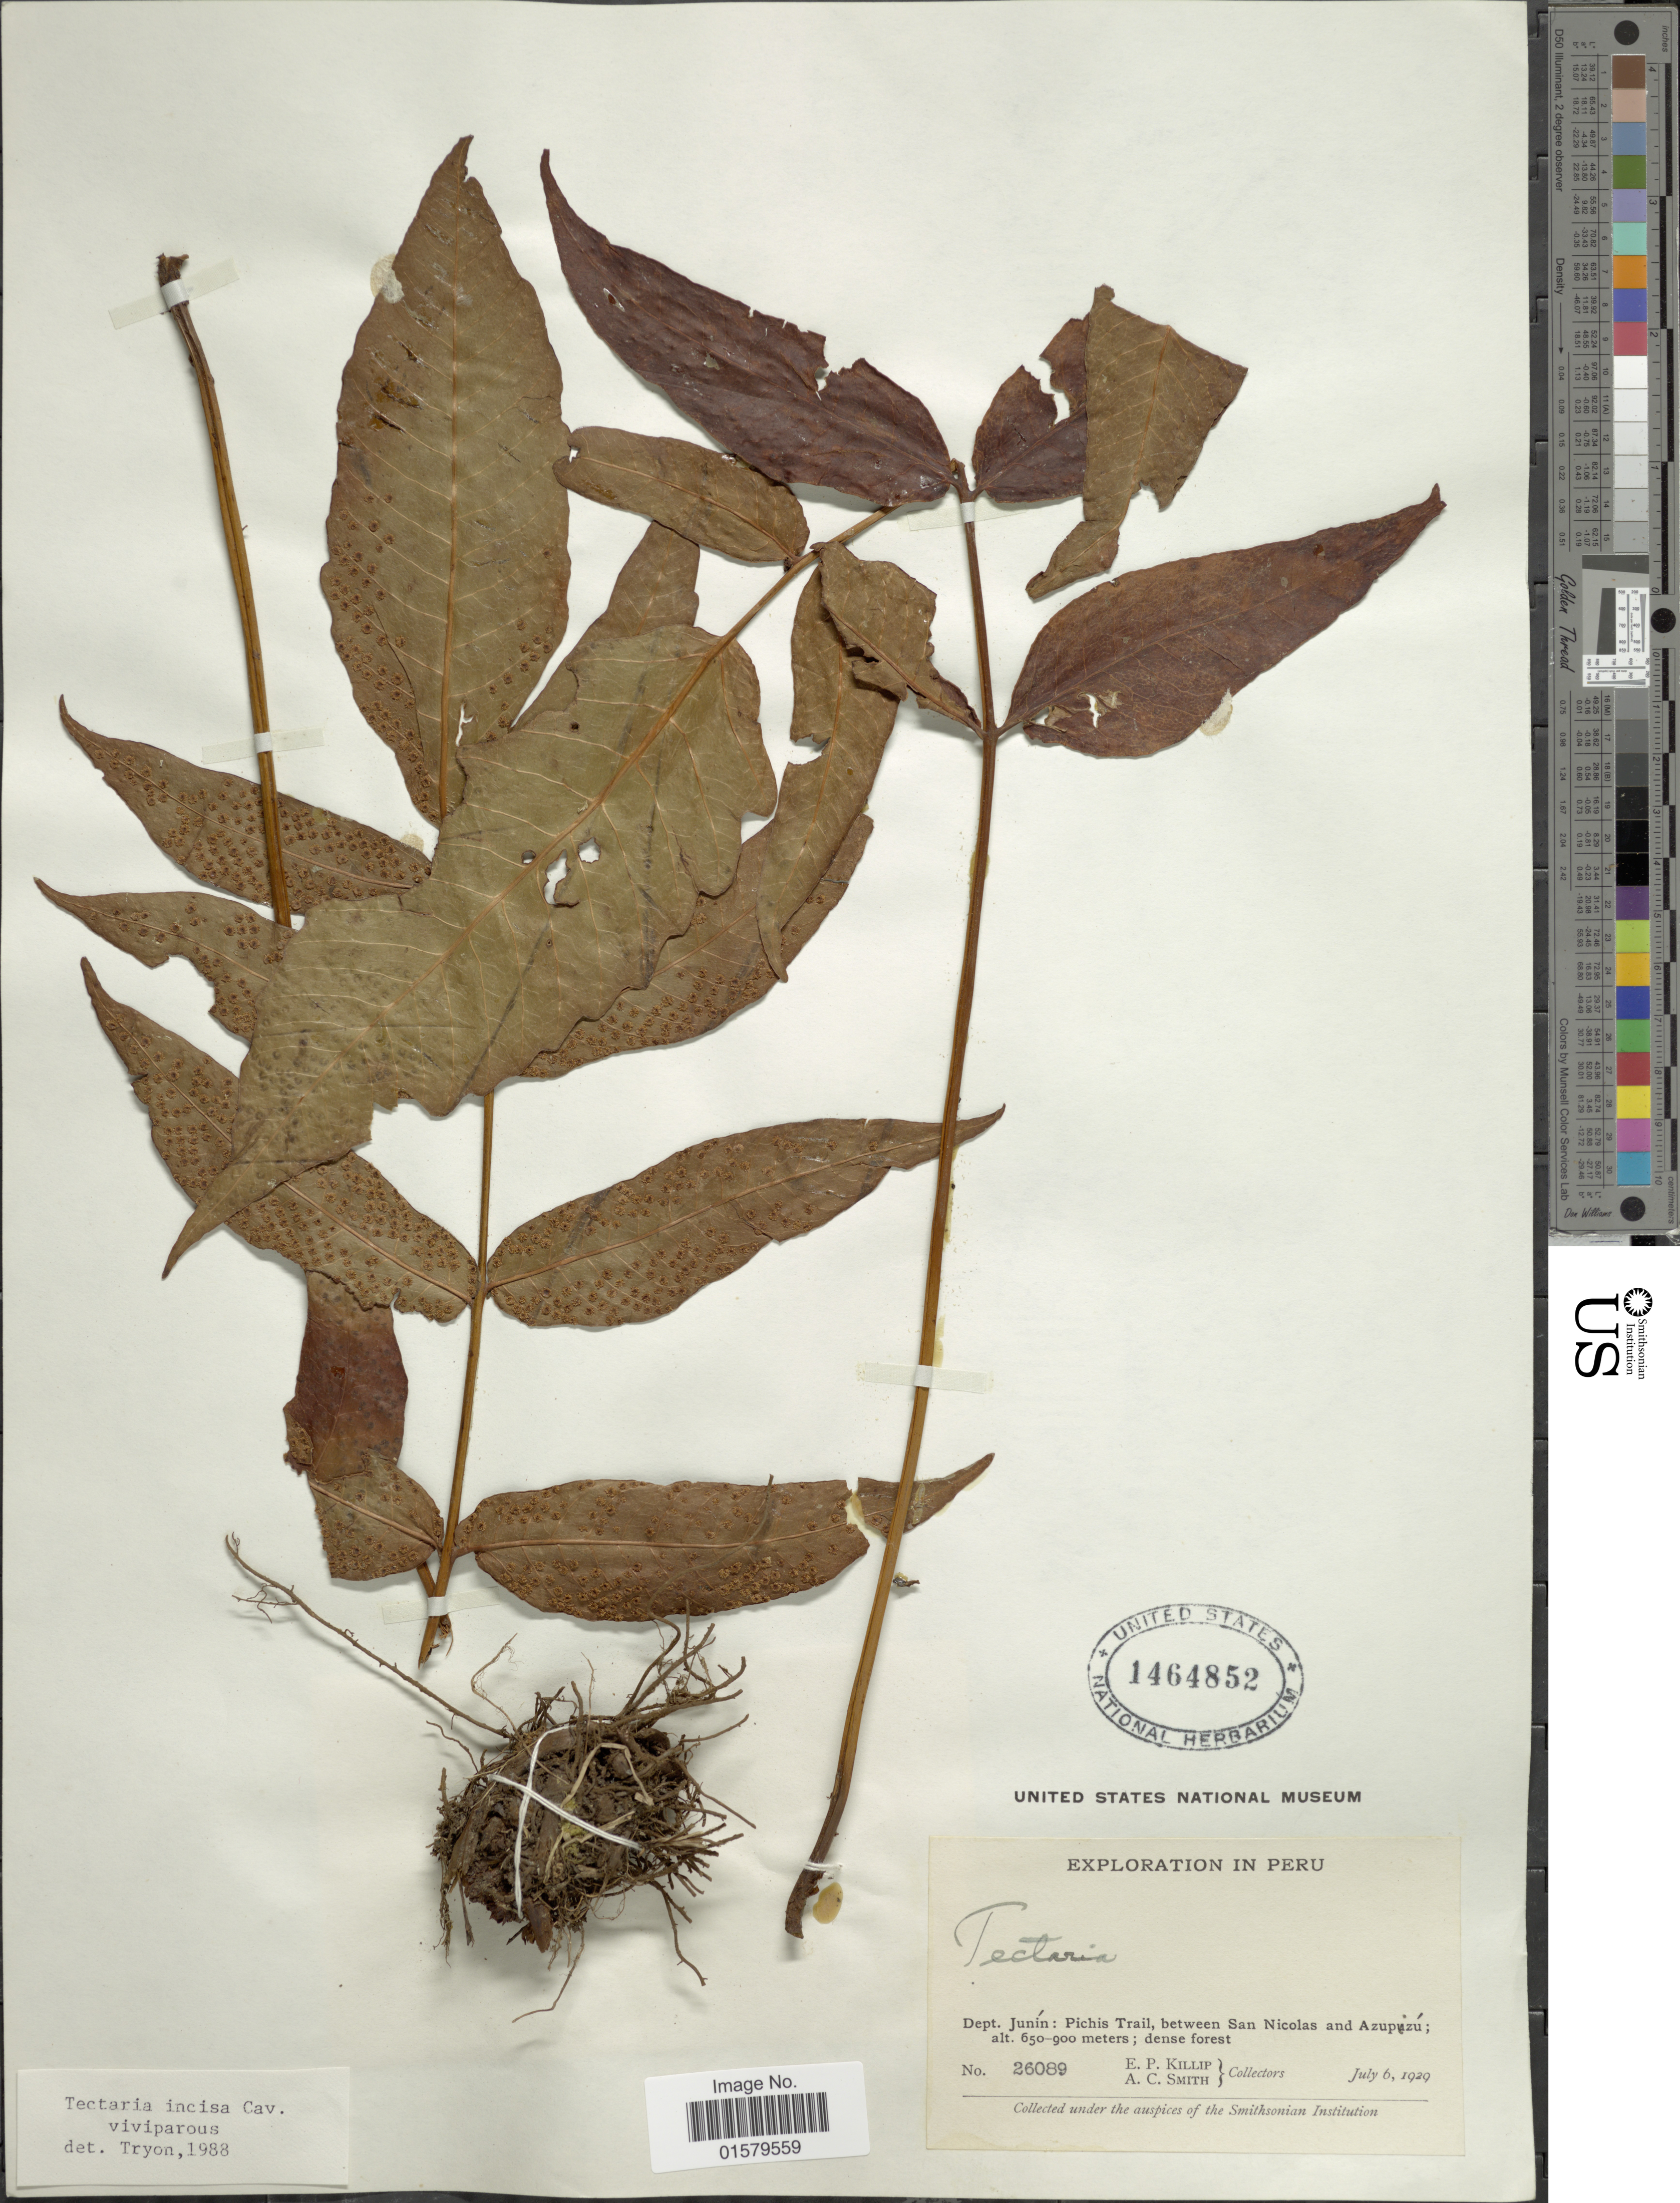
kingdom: Plantae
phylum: Tracheophyta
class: Polypodiopsida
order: Polypodiales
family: Tectariaceae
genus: Tectaria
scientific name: Tectaria andina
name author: (Baker) C. Chr.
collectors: E. P. Killip & A. C. Smith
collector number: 26089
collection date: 1929-07-06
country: Peru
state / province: Junín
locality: Pichis Trail, between San Nicolas and Azupizu; dense forest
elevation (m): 650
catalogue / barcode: US 1464852